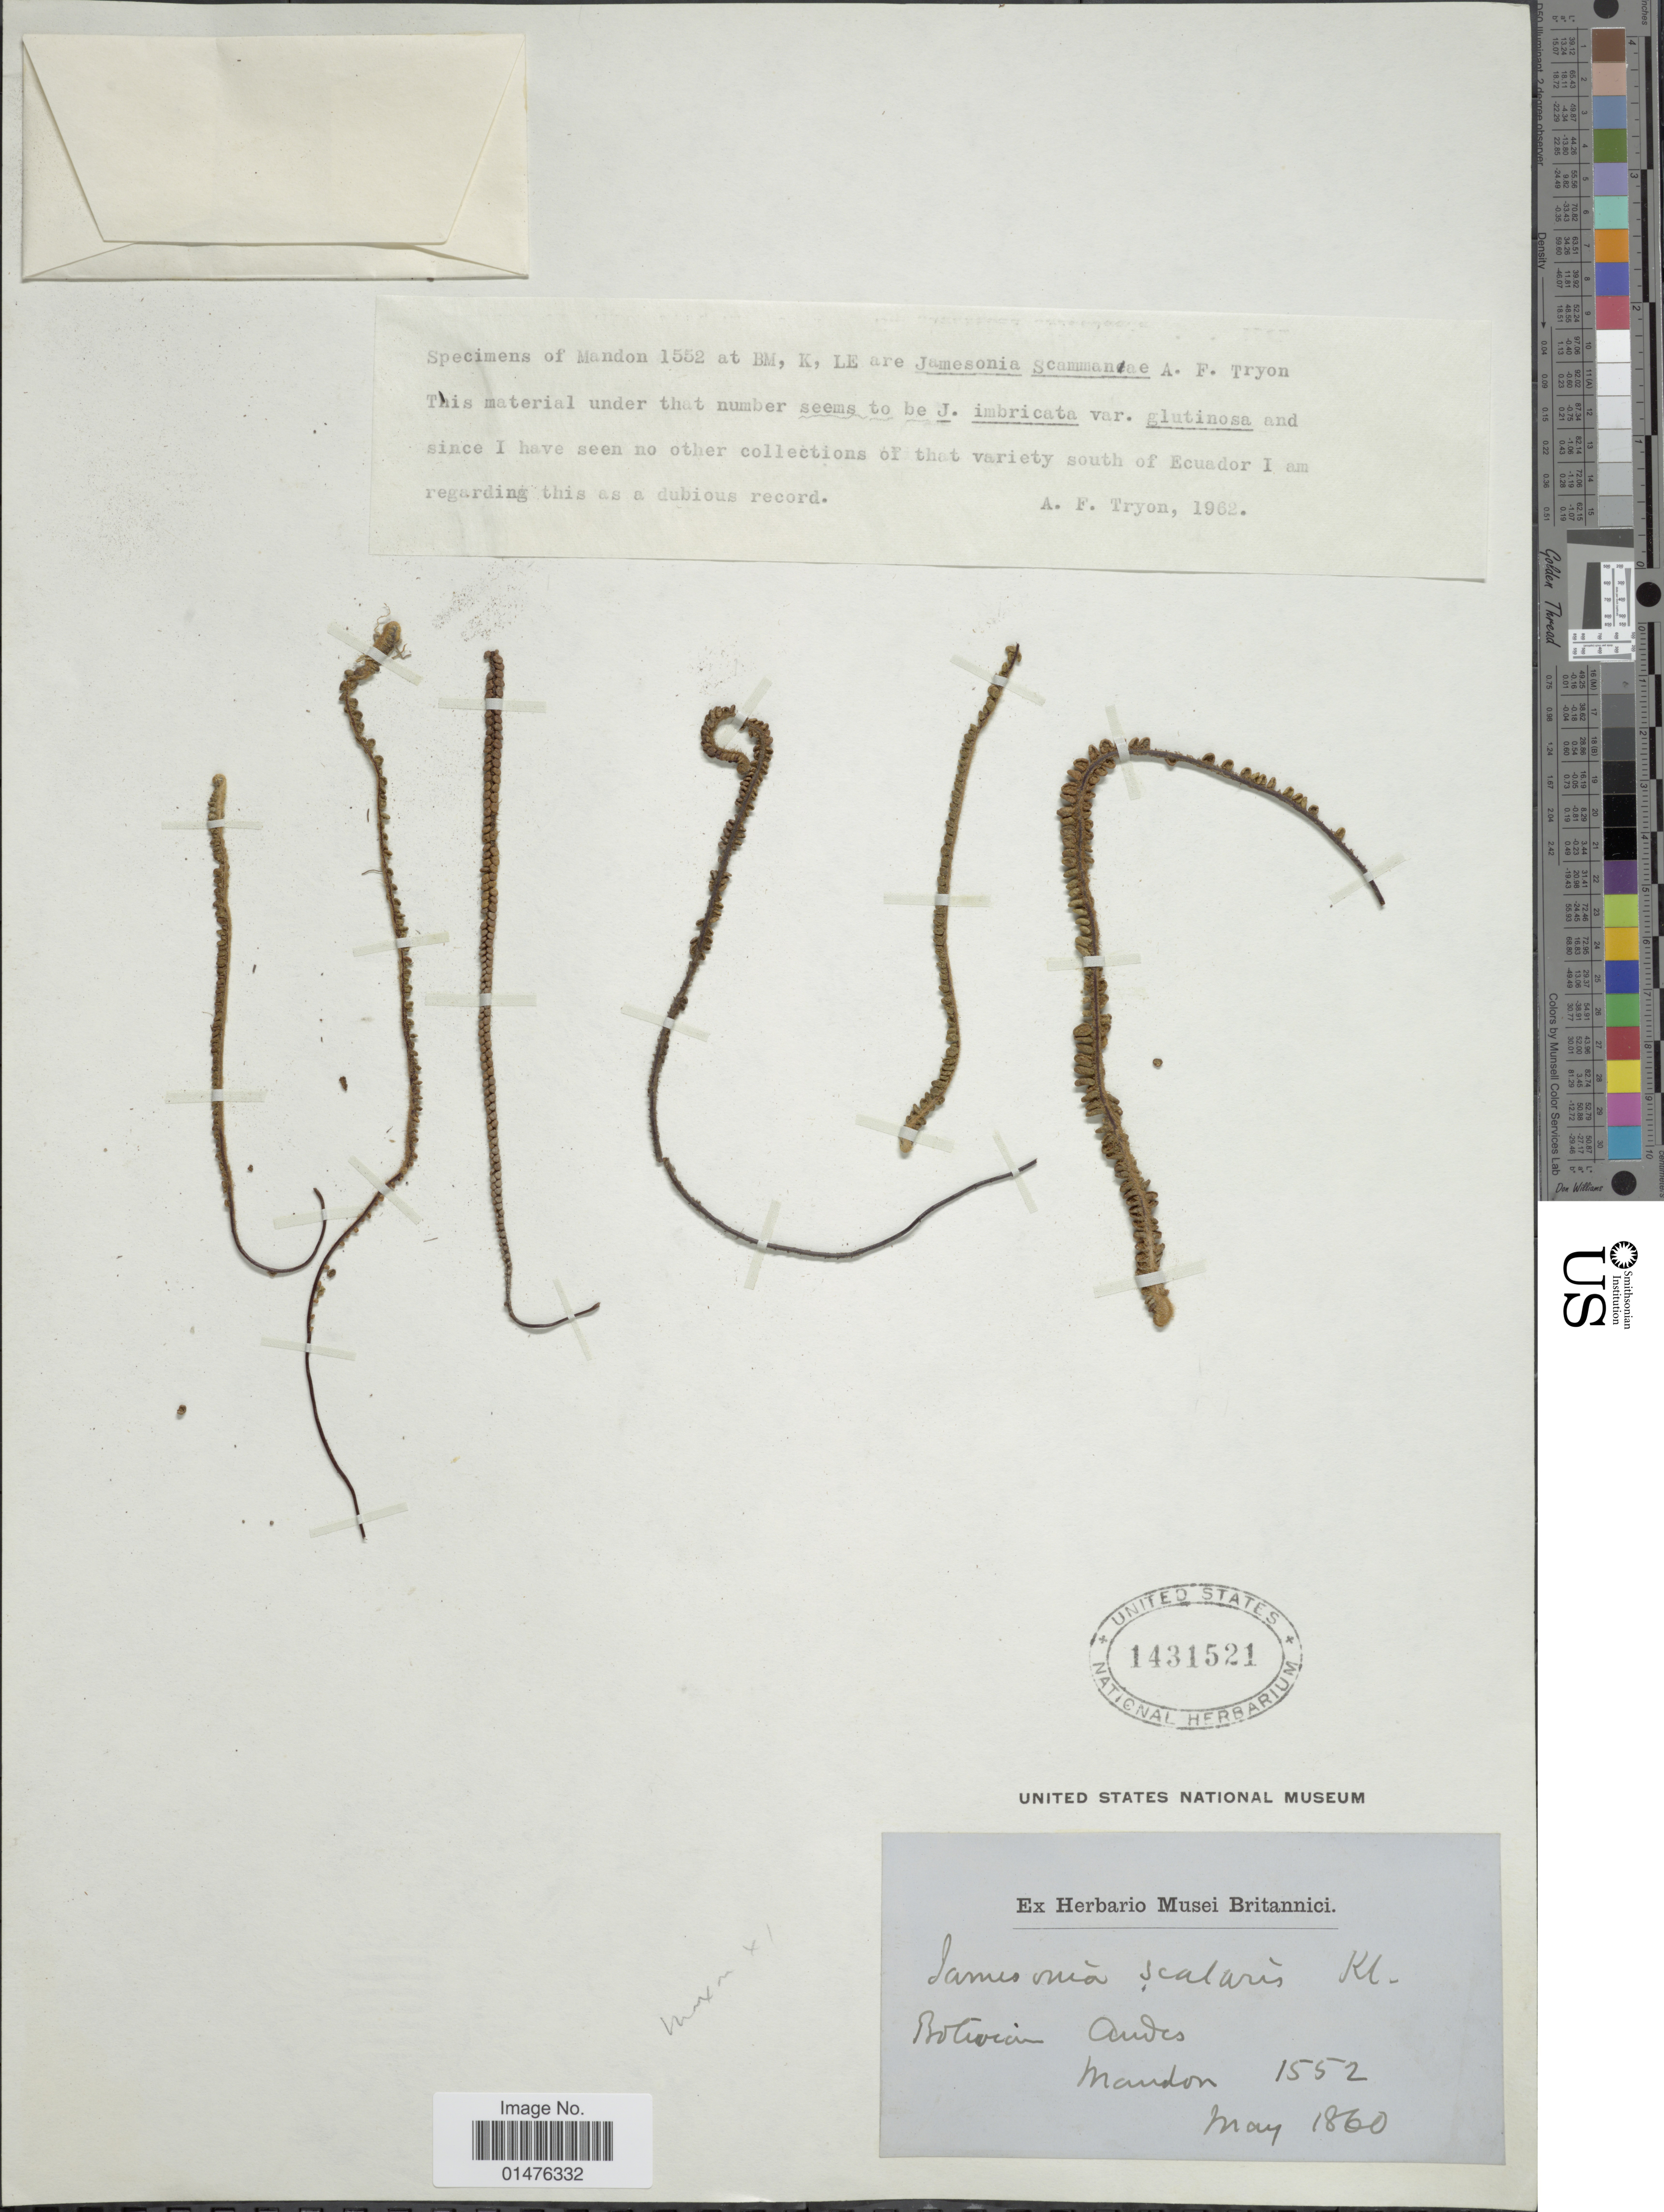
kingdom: Plantae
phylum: Tracheophyta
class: Polypodiopsida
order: Polypodiales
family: Pteridaceae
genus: Jamesonia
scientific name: Jamesonia imbricata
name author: (Sw.) Hook. & Grev.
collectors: Mandon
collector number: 1552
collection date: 1860-05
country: Bolivia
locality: Andes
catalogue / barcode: US 1431521